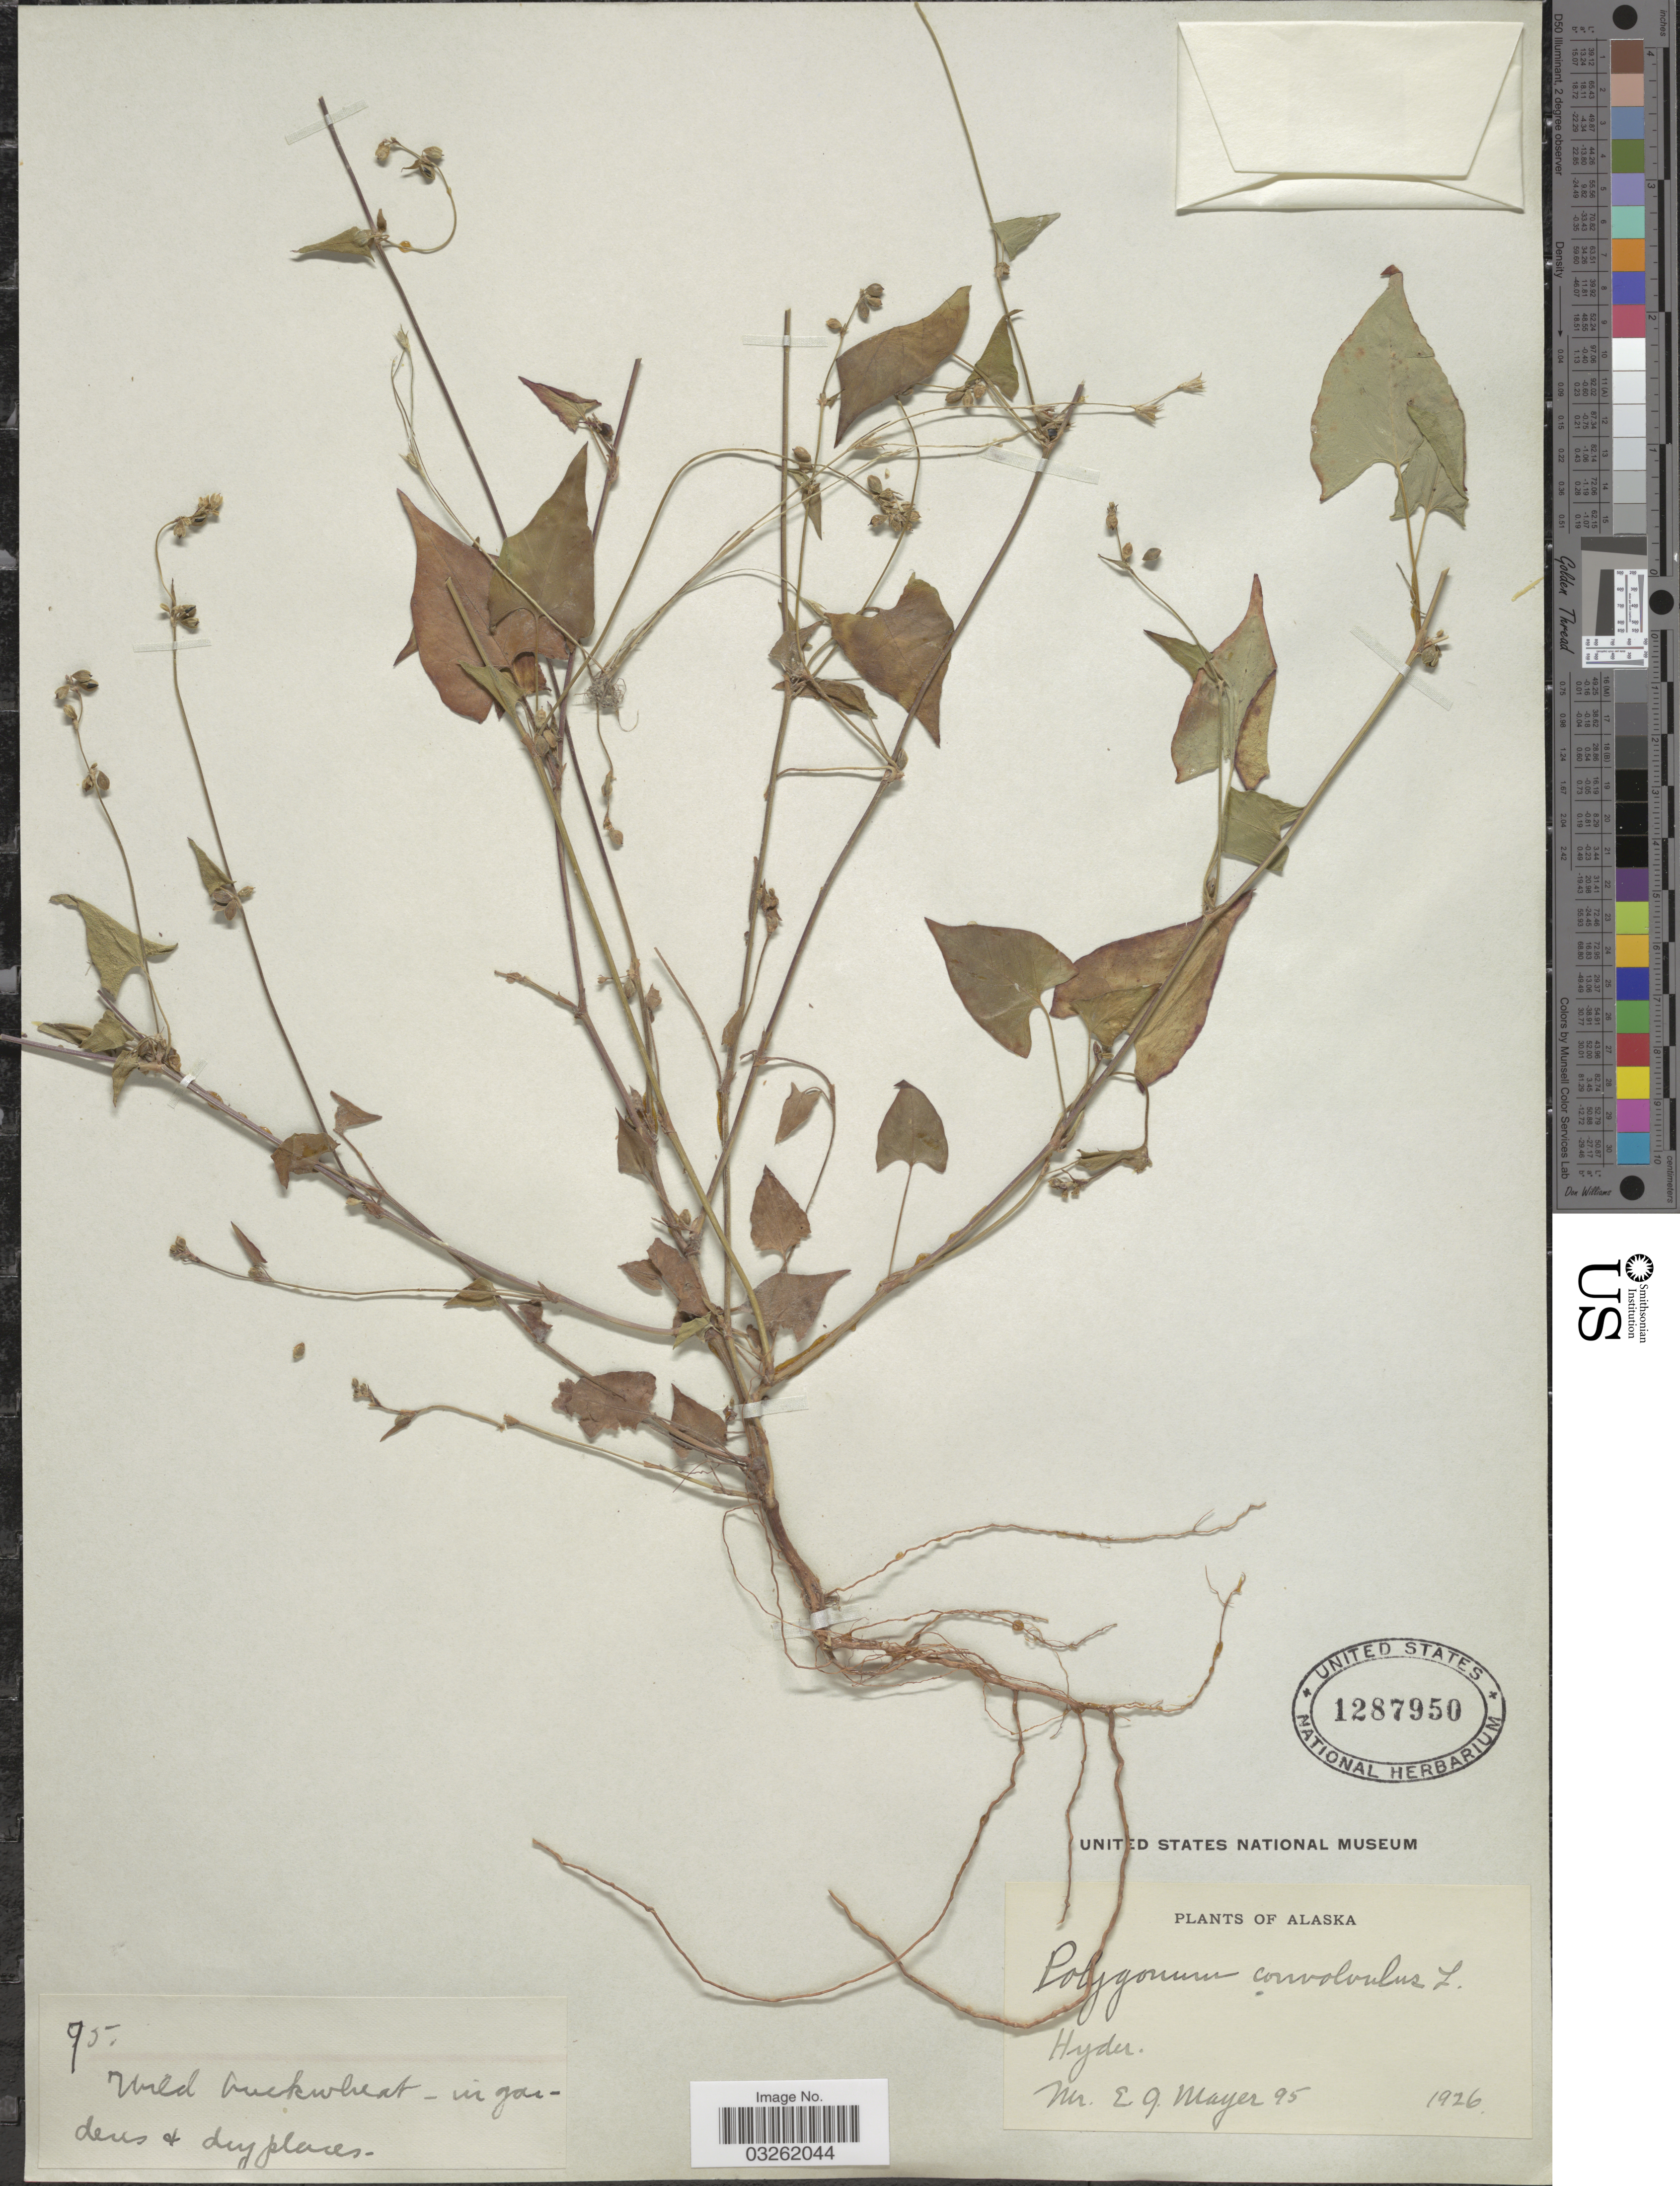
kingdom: Plantae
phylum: Tracheophyta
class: Magnoliopsida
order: Caryophyllales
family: Polygonaceae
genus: Fallopia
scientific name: Fallopia convolvulus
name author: (L.) Á. Löve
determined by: Strong, M. T., (US), Smithsonian Institution - National Museum of Natural History (UNITED STATES)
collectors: E. Mayer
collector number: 95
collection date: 1926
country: United States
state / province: Alaska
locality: Hyder.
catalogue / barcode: US 1287950